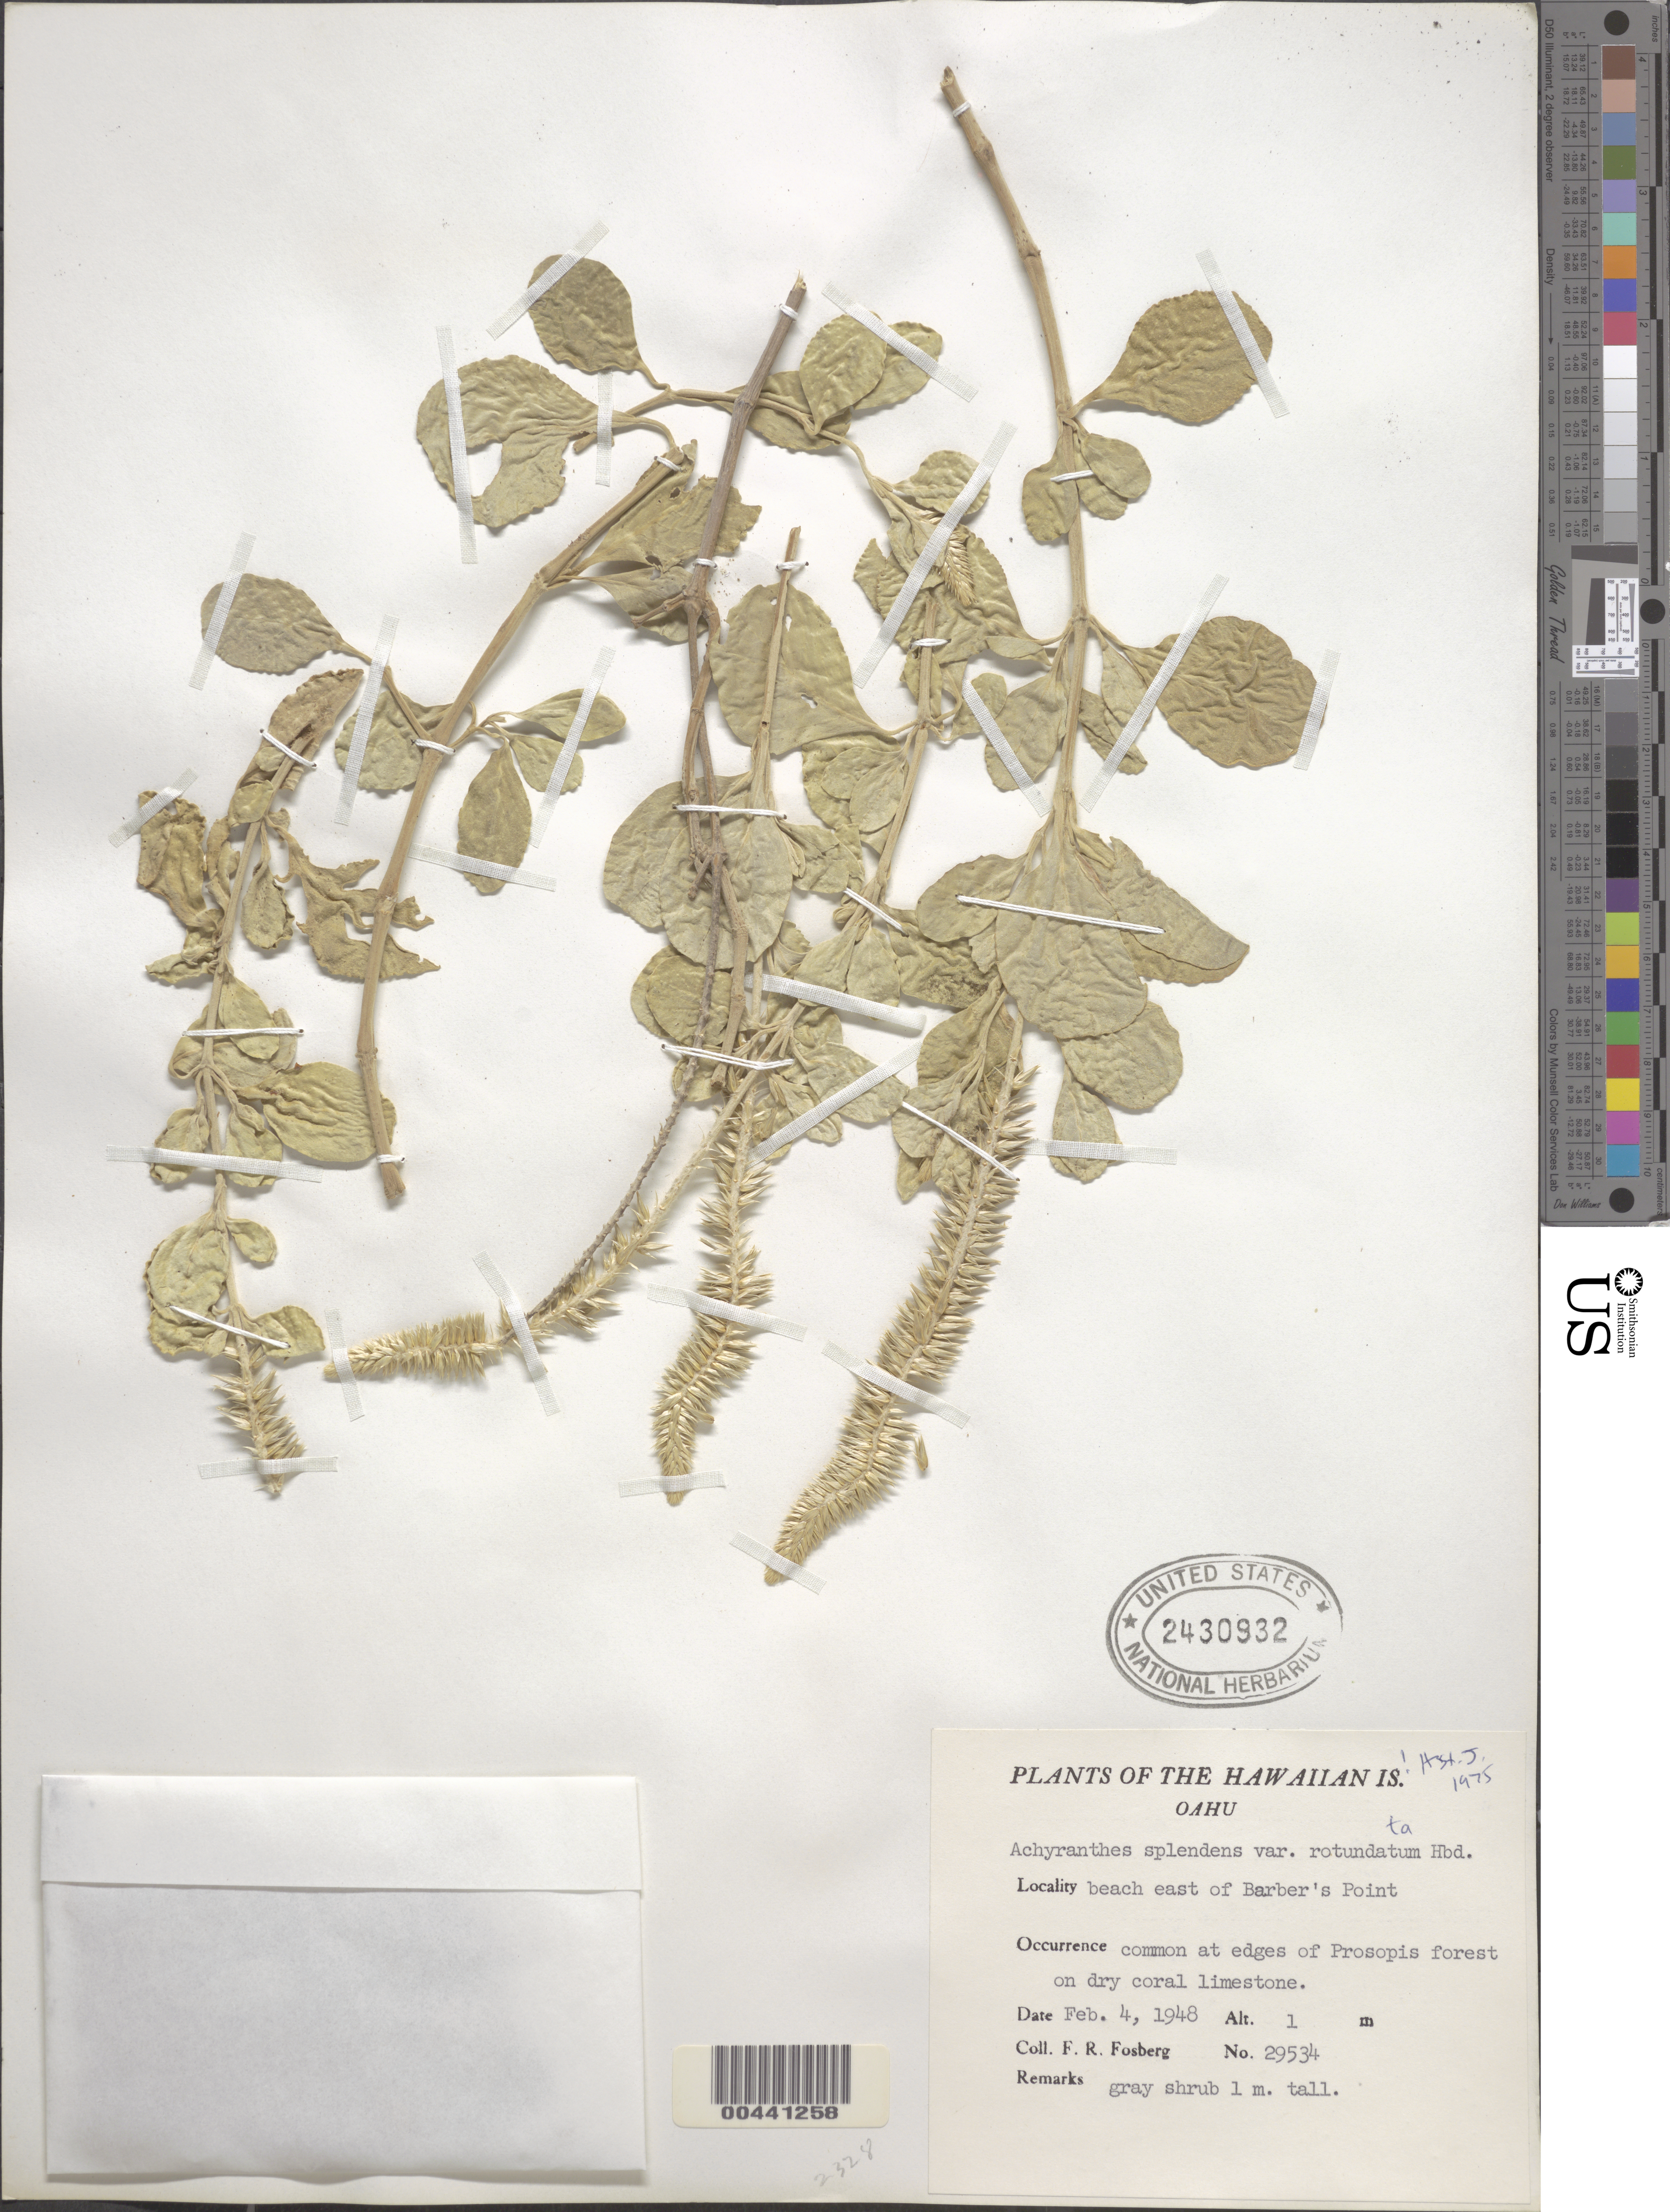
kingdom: Plantae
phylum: Tracheophyta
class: Magnoliopsida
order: Caryophyllales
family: Amaranthaceae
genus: Achyranthes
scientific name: Achyranthes splendens var. rotundata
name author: Hillebr.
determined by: St. John, H.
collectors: F. R. Fosberg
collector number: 29534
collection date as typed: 4 Feb 1948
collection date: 1948-02-04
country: United States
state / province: Hawaii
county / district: Honolulu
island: Oahu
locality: Beach East of Barber's Point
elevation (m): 1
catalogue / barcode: US 2430932